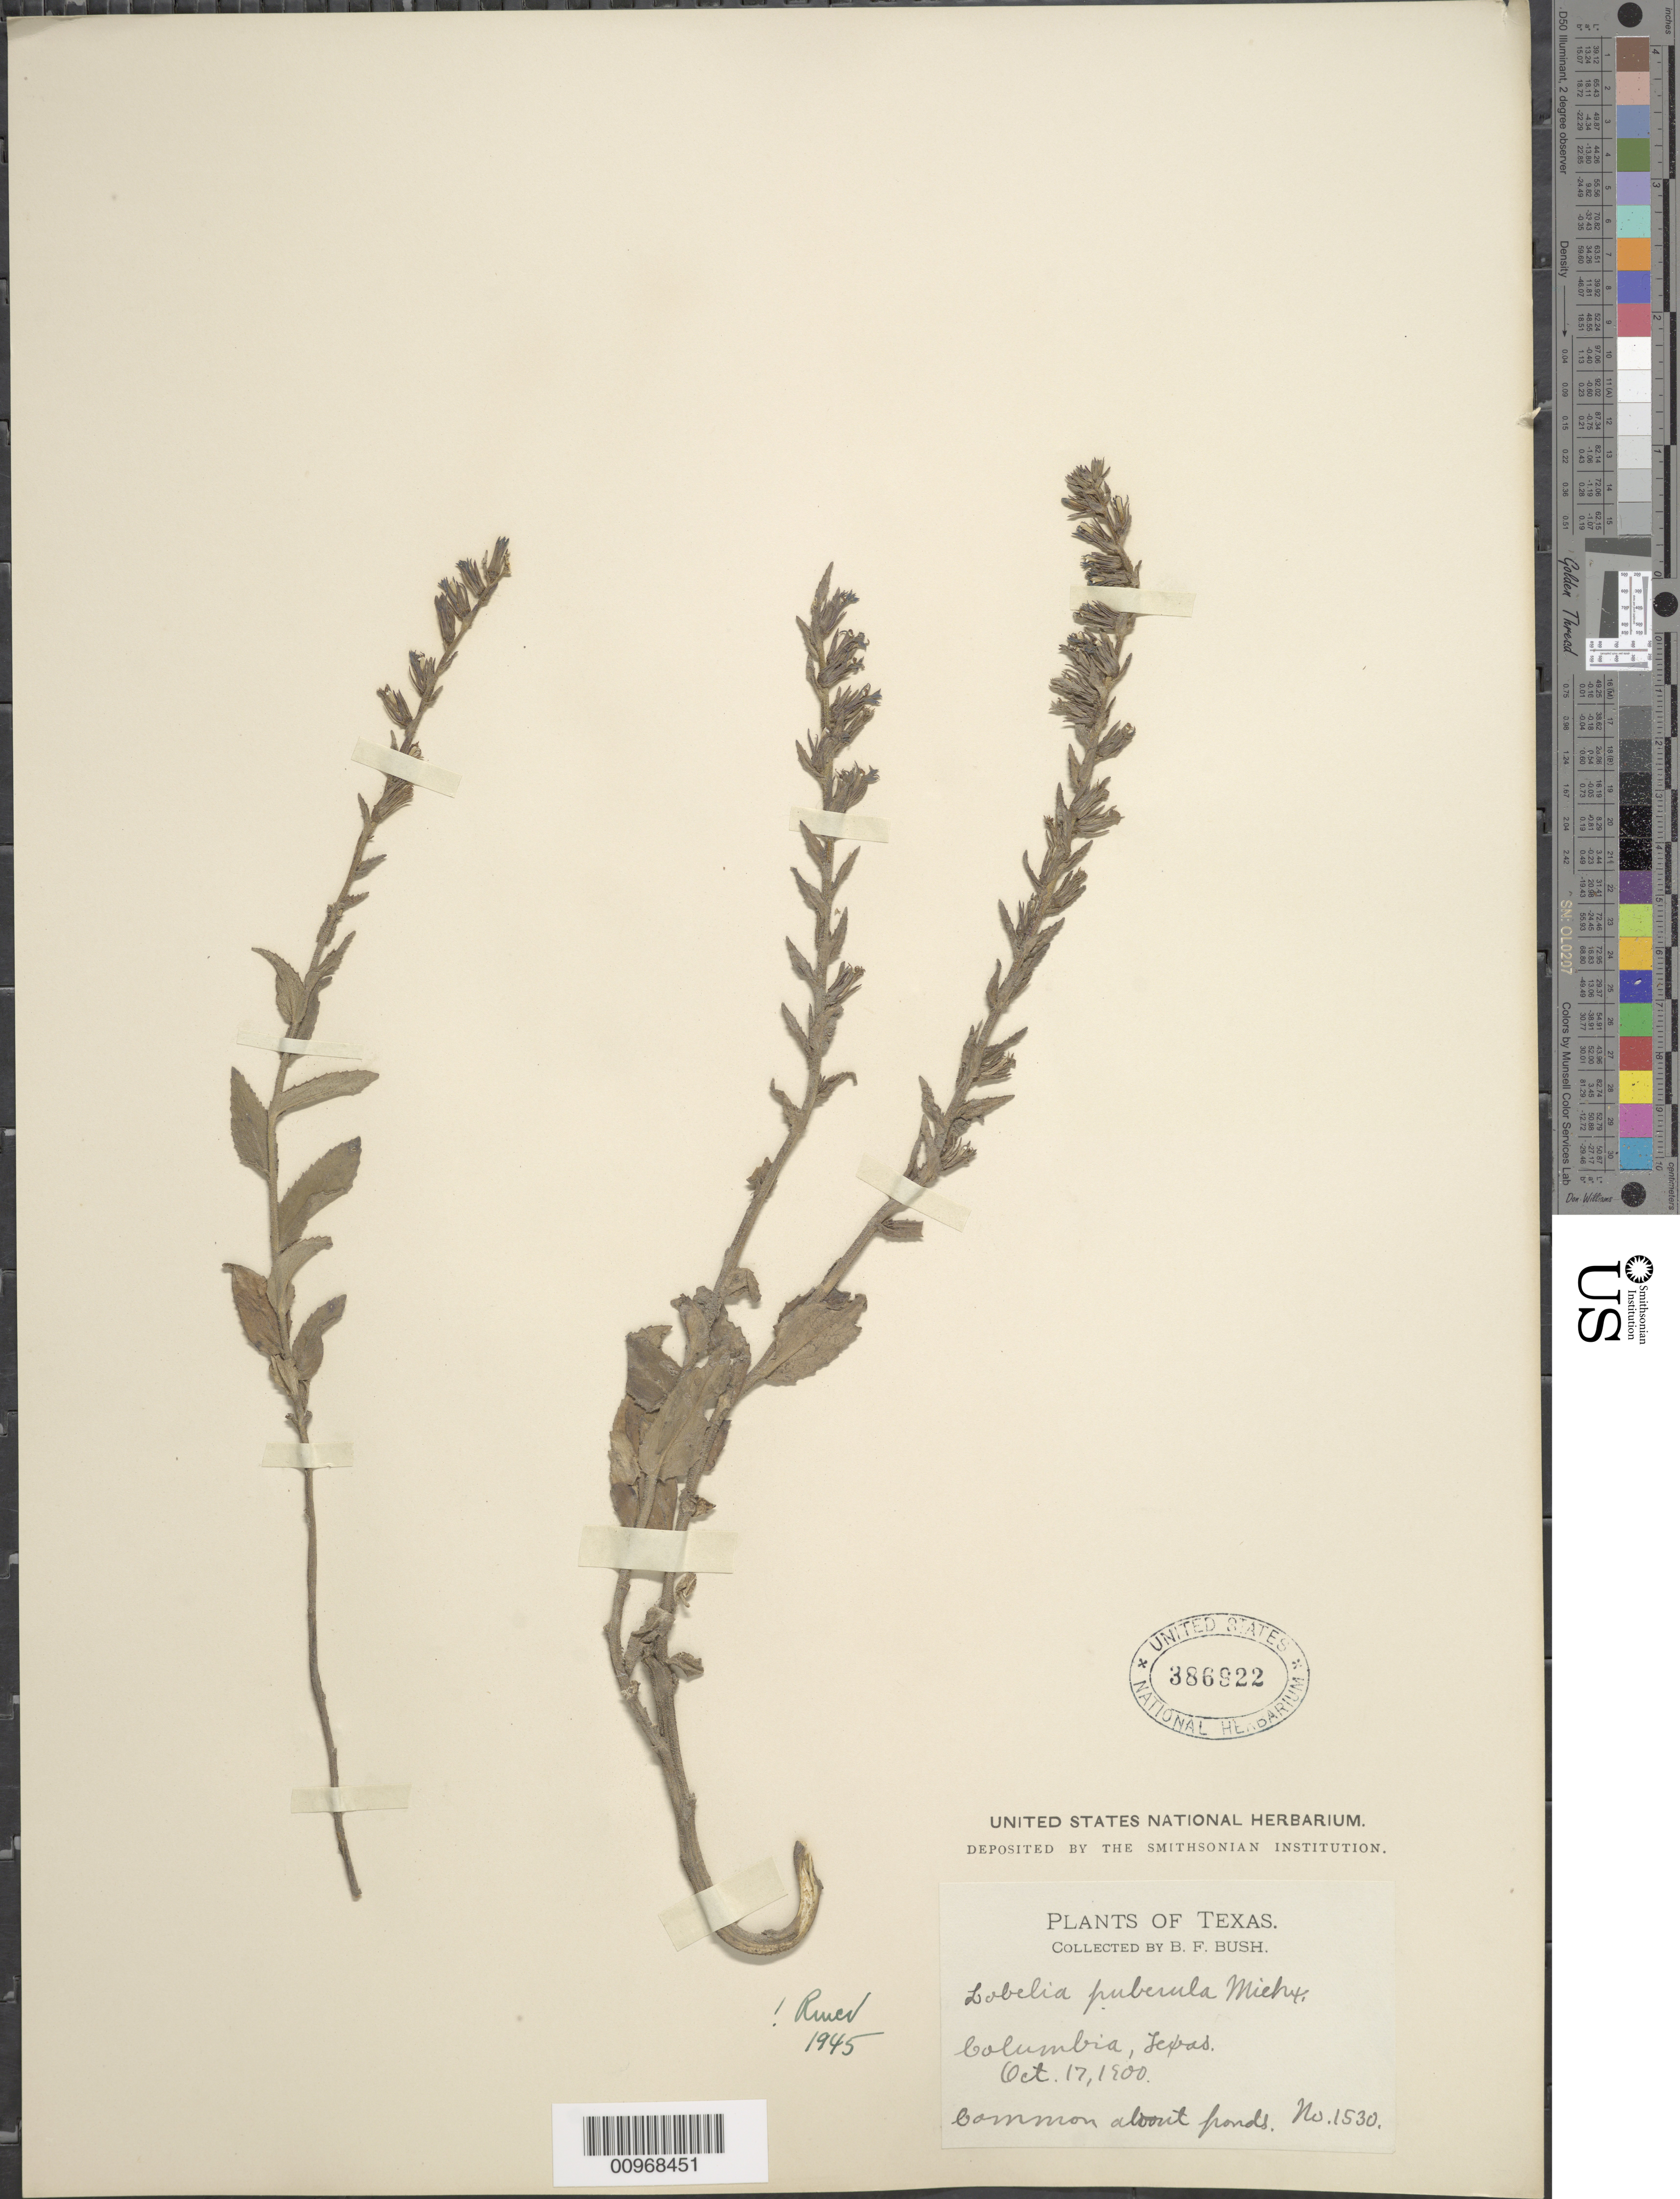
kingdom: Plantae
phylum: Tracheophyta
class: Magnoliopsida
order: Asterales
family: Campanulaceae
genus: Lobelia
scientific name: Lobelia puberula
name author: Michx.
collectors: B. F. Bush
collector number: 1530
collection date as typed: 17 Oct 1900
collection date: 1900-10-17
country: United States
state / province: Texas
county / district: Brazoria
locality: Columbia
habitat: about ponds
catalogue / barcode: US 386922